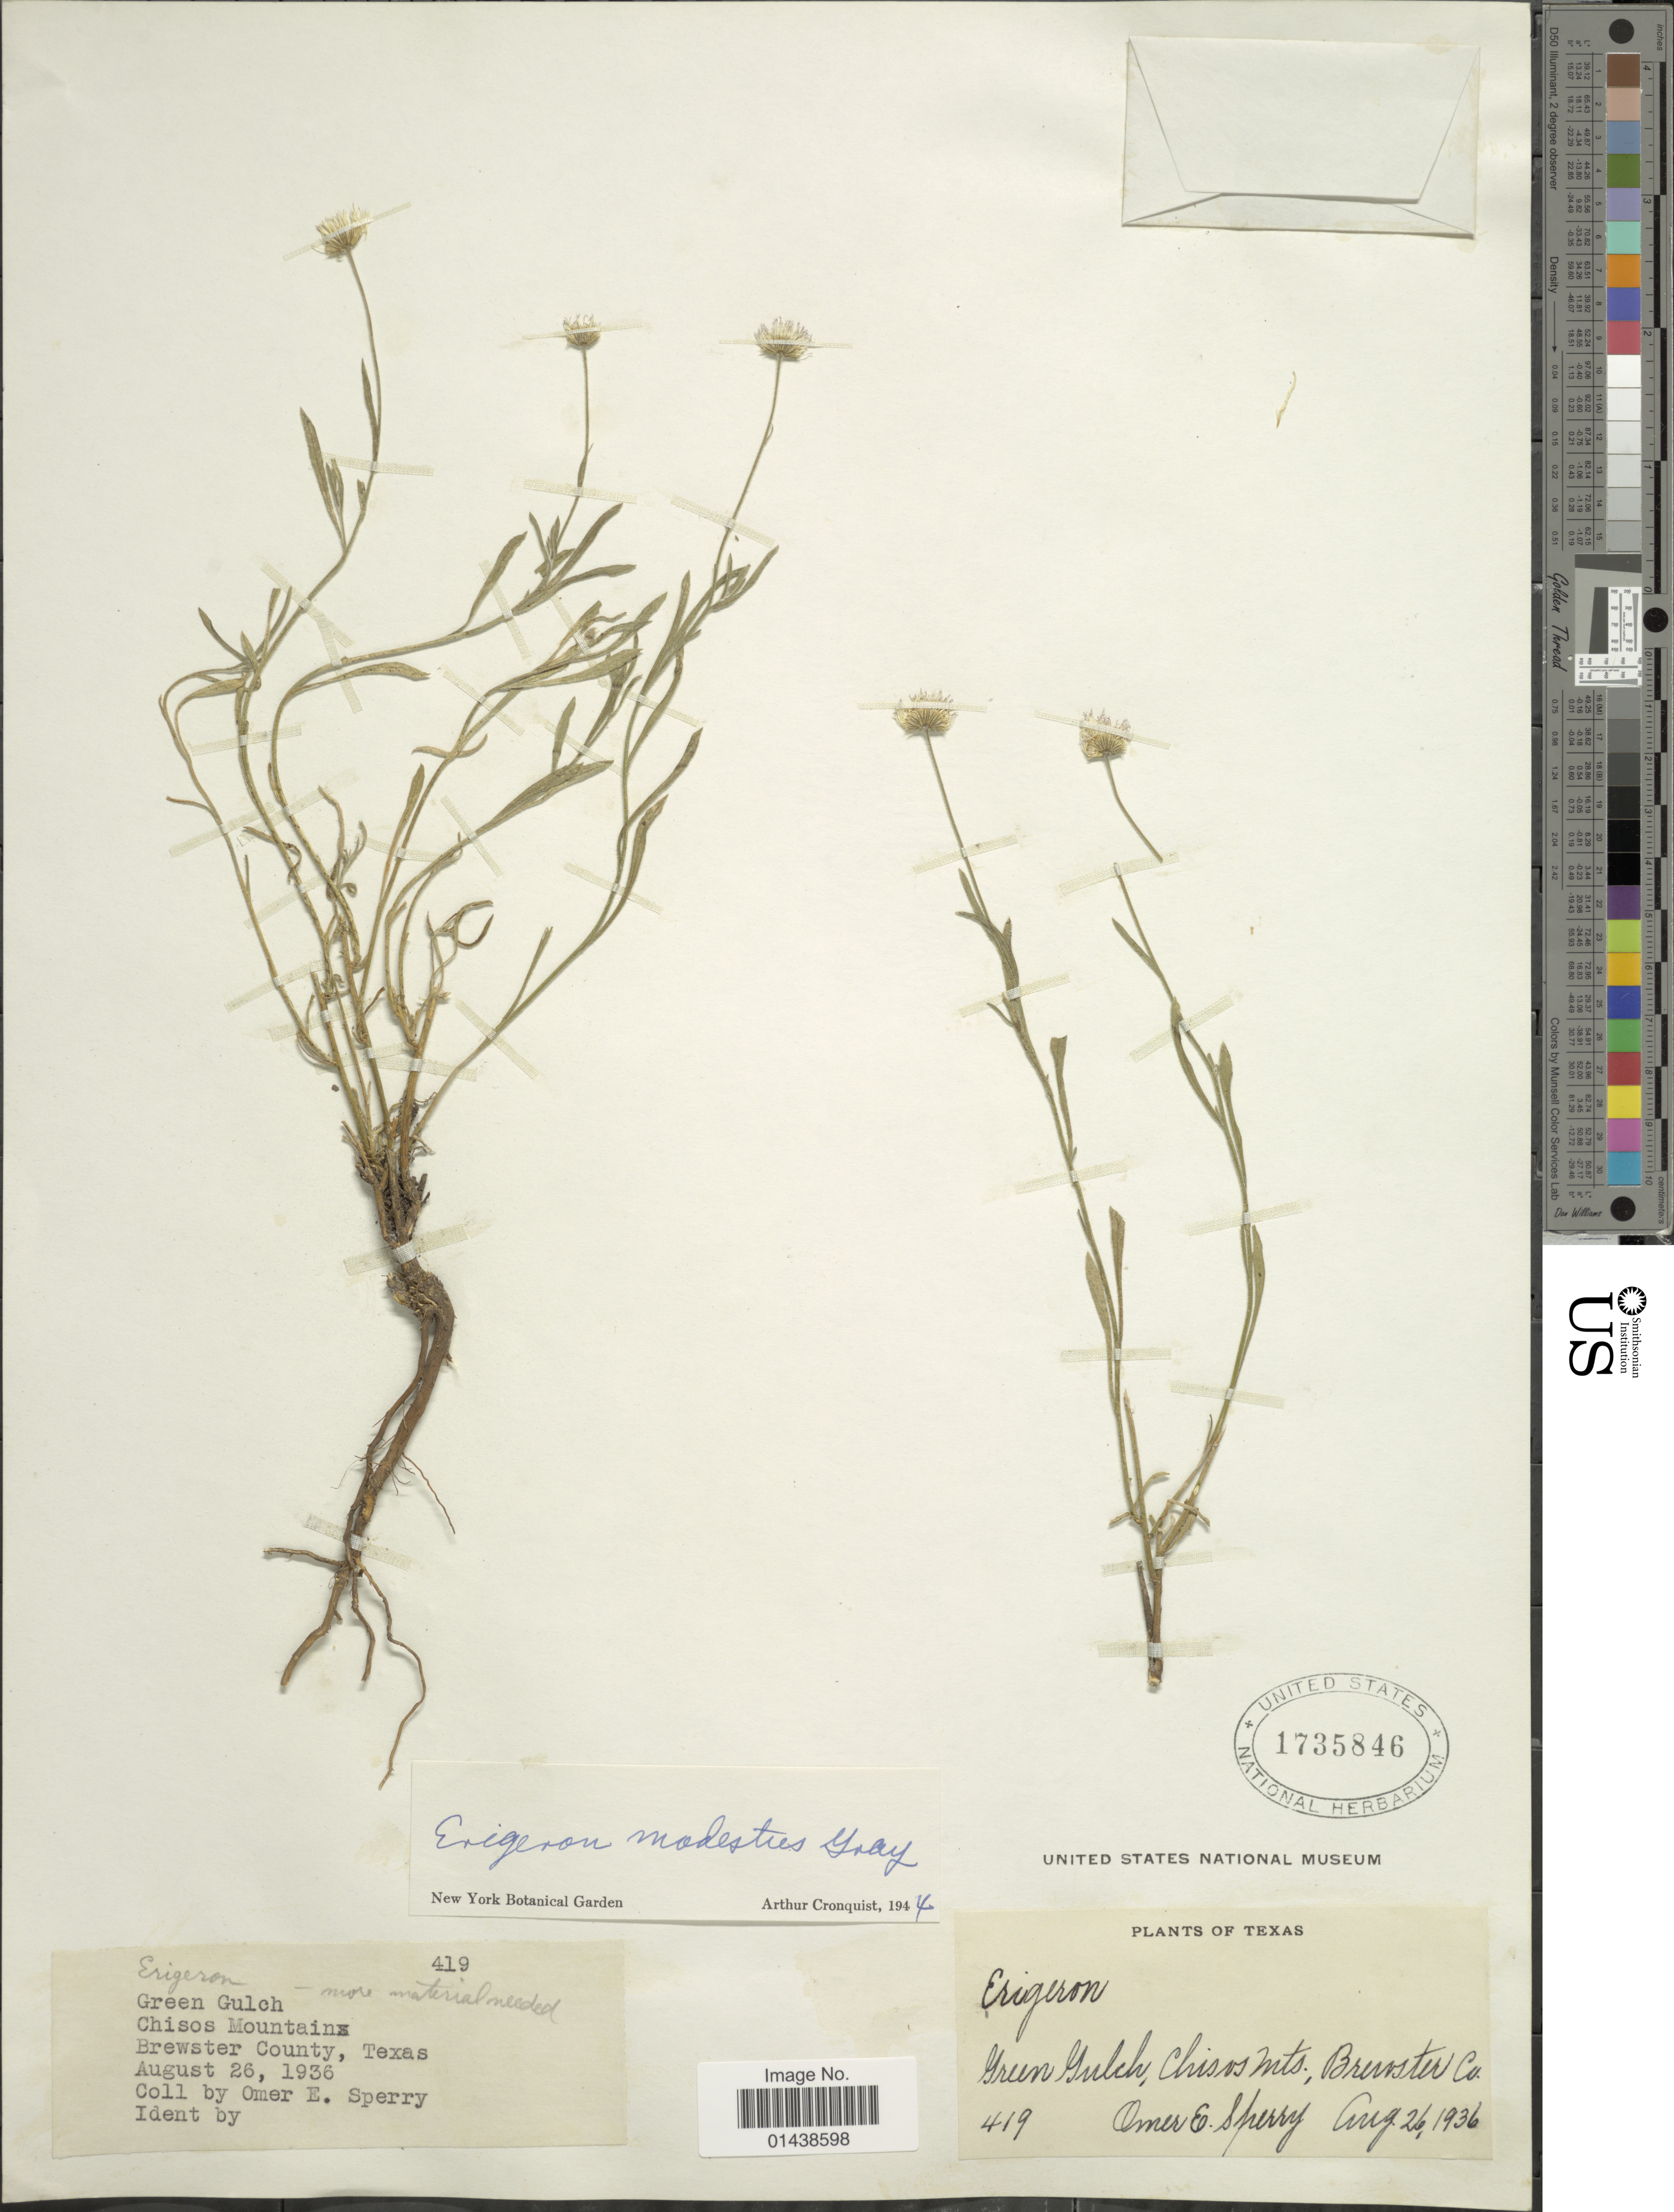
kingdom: Plantae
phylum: Tracheophyta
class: Magnoliopsida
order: Asterales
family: Asteraceae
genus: Erigeron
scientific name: Erigeron modestus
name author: A. Gray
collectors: O. E. Sperry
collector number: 419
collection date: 1936-08-26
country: United States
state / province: Texas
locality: Green Gulch. Chisos Mountains. Brewster County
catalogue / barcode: US 1735846